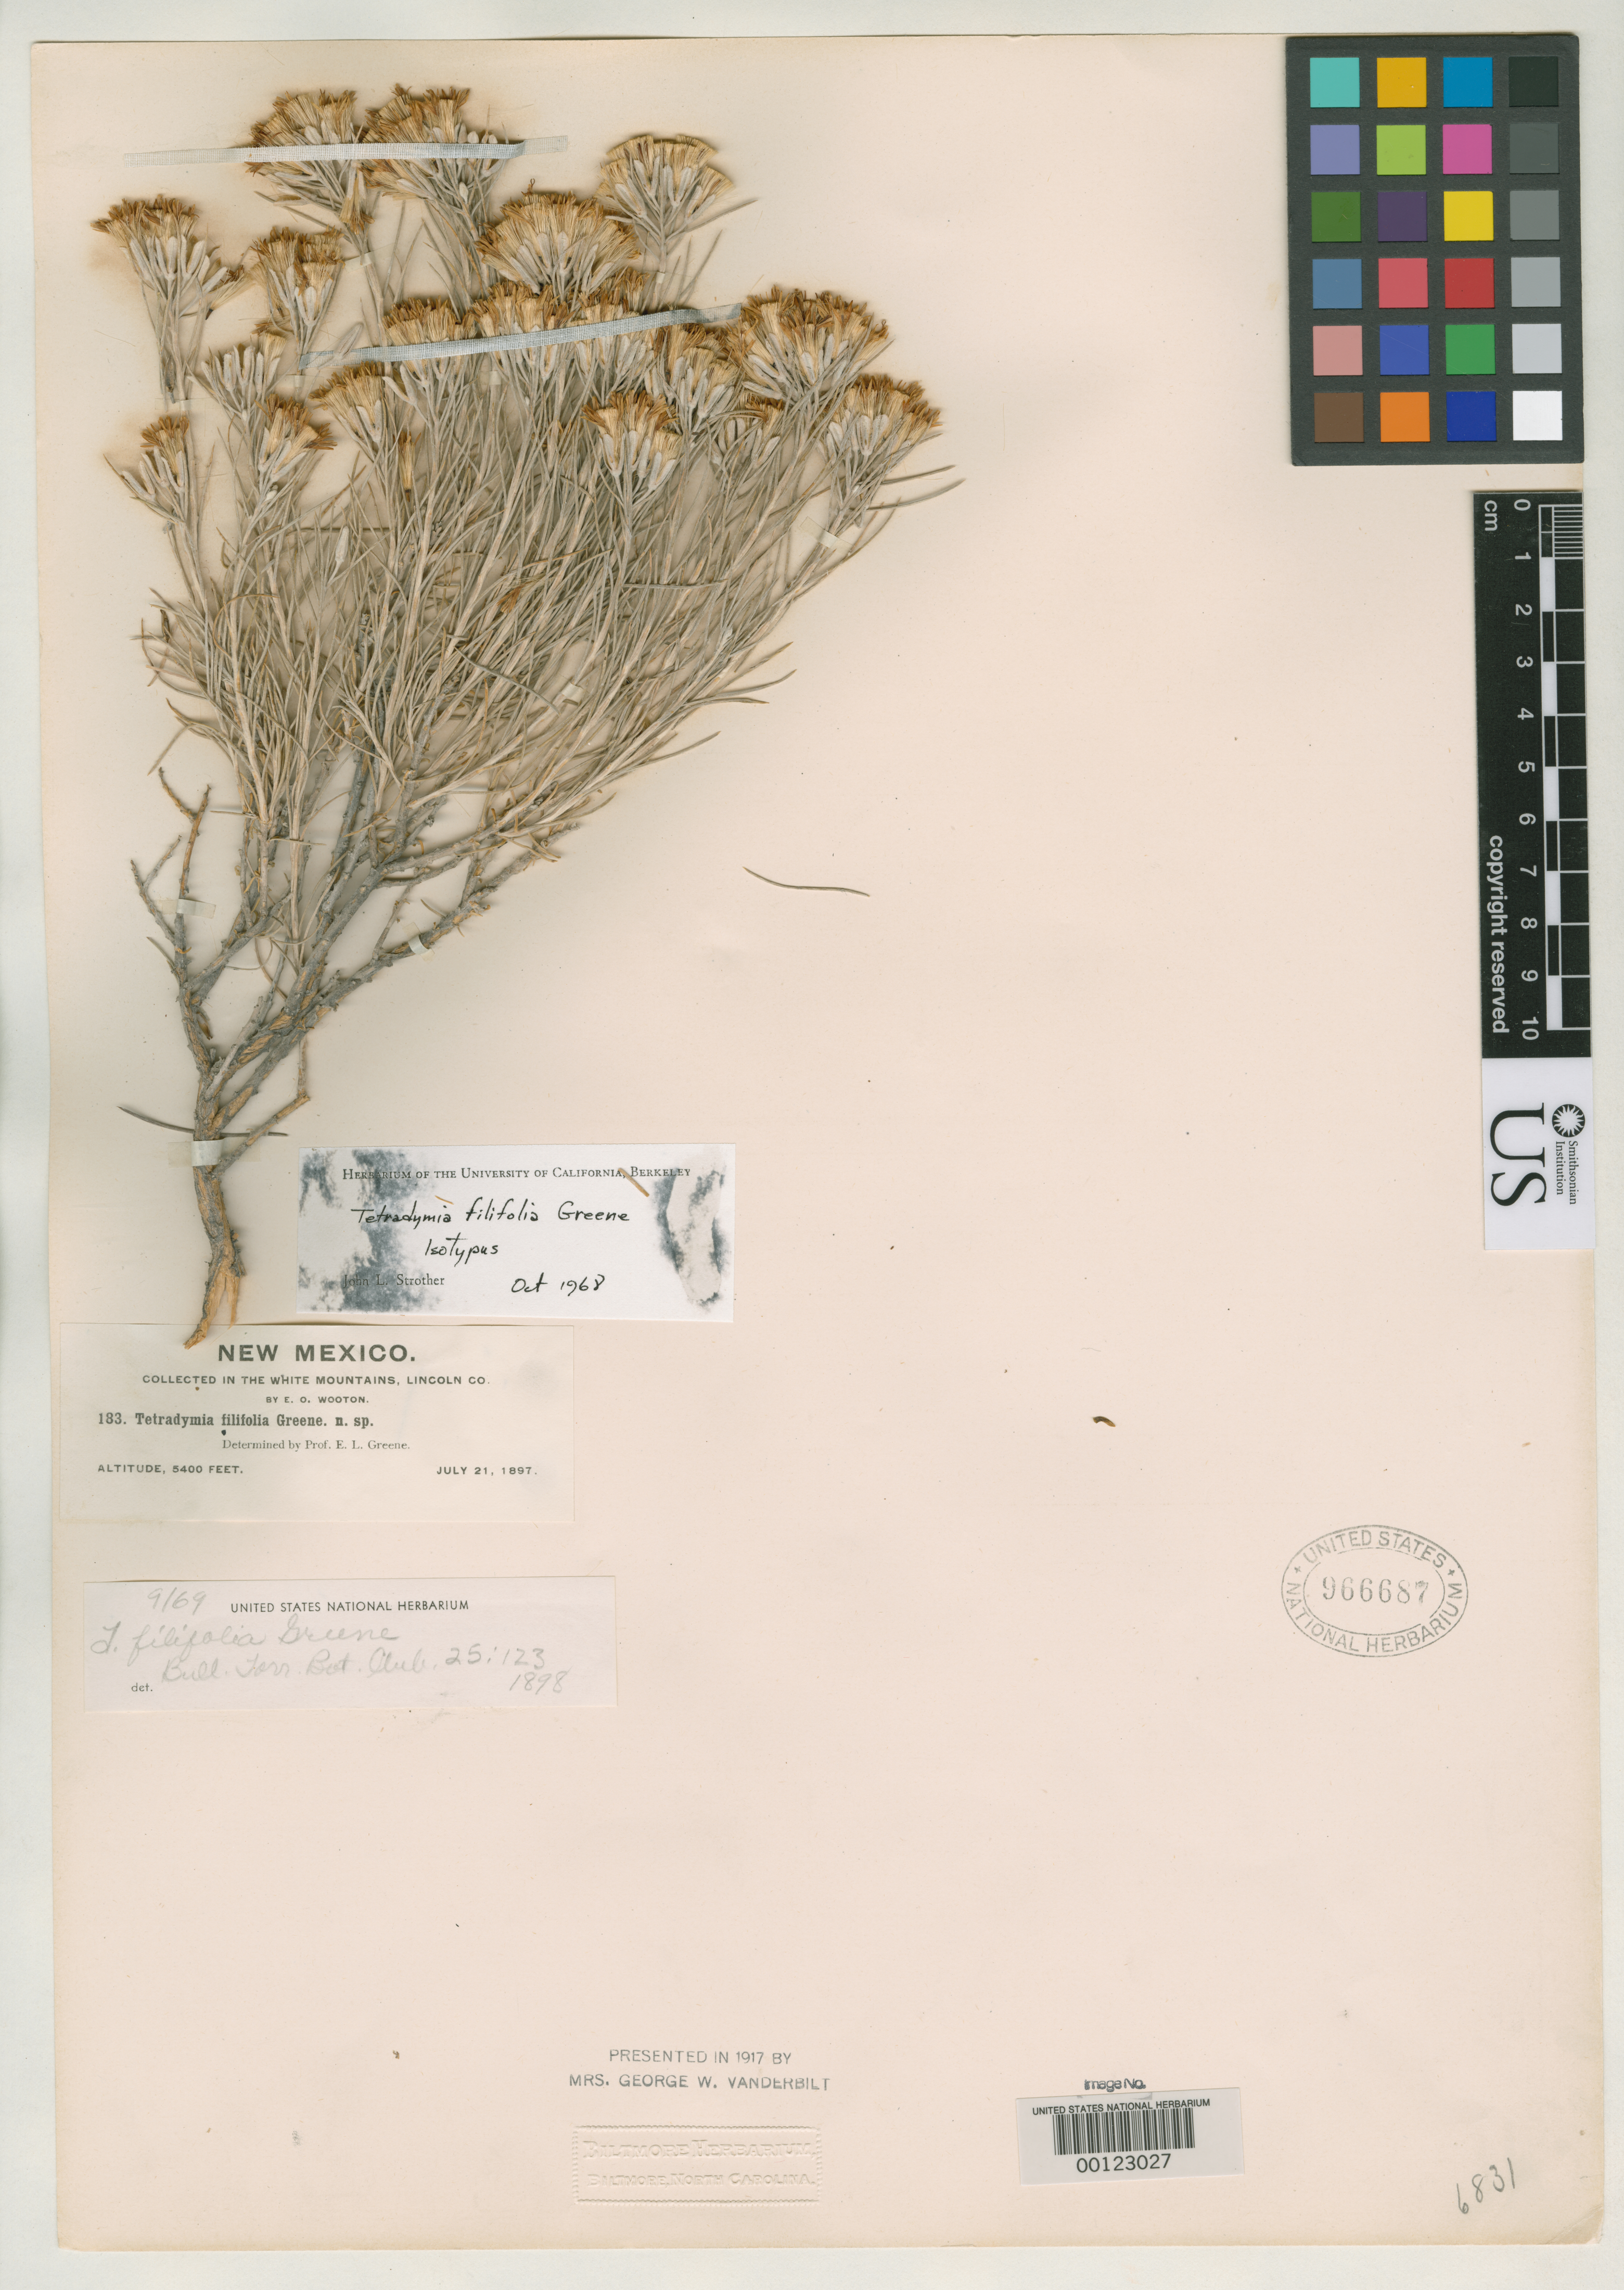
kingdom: Plantae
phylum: Tracheophyta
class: Magnoliopsida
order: Asterales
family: Asteraceae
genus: Tetradymia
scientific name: Tetradymia filifolia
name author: Greene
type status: Isotype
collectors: E. O. Wooton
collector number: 183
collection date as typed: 21 Jul 1897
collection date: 1897-07-21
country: United States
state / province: New Mexico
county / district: Lincoln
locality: White Mountains; alt. 5400 ft.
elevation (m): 1646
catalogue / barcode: US 966687